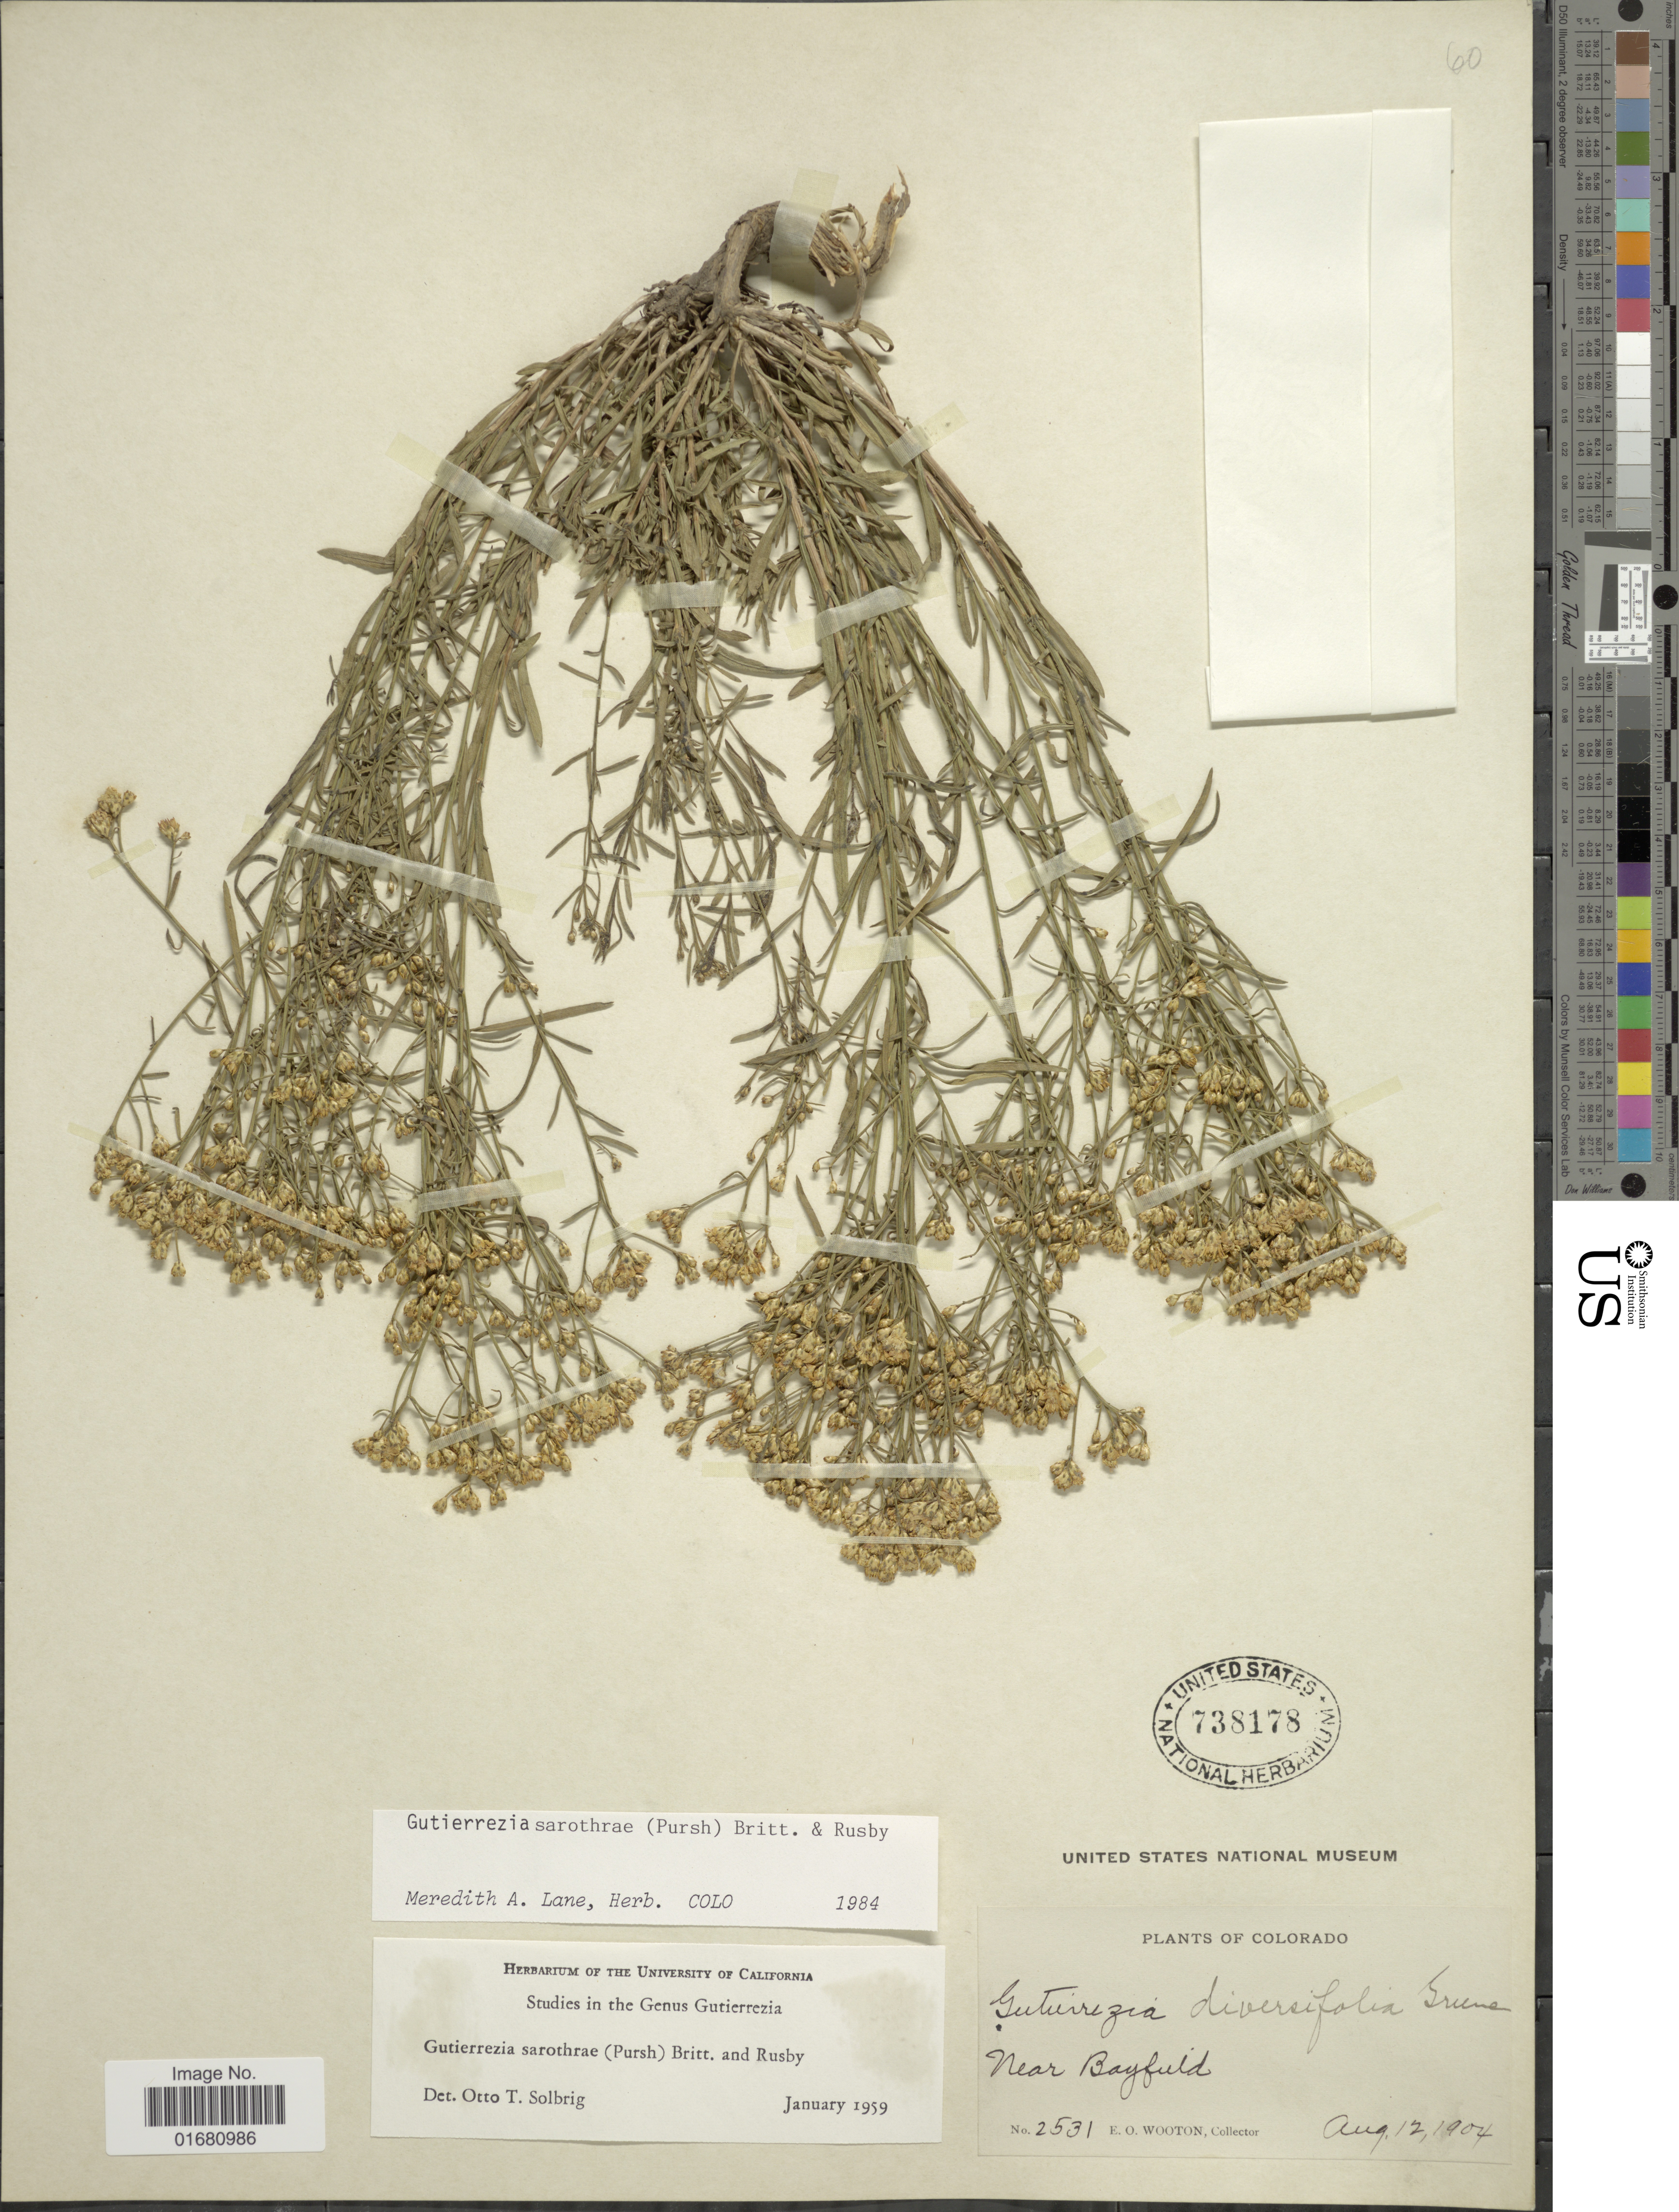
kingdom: Plantae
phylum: Tracheophyta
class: Magnoliopsida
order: Asterales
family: Asteraceae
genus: Gutierrezia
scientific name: Gutierrezia sarothrae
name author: (Pursh) Britton & Rusby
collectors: E. O. Wooton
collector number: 2531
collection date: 1904-08-12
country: United States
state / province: Colorado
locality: Near Bayfield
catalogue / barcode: US 738178